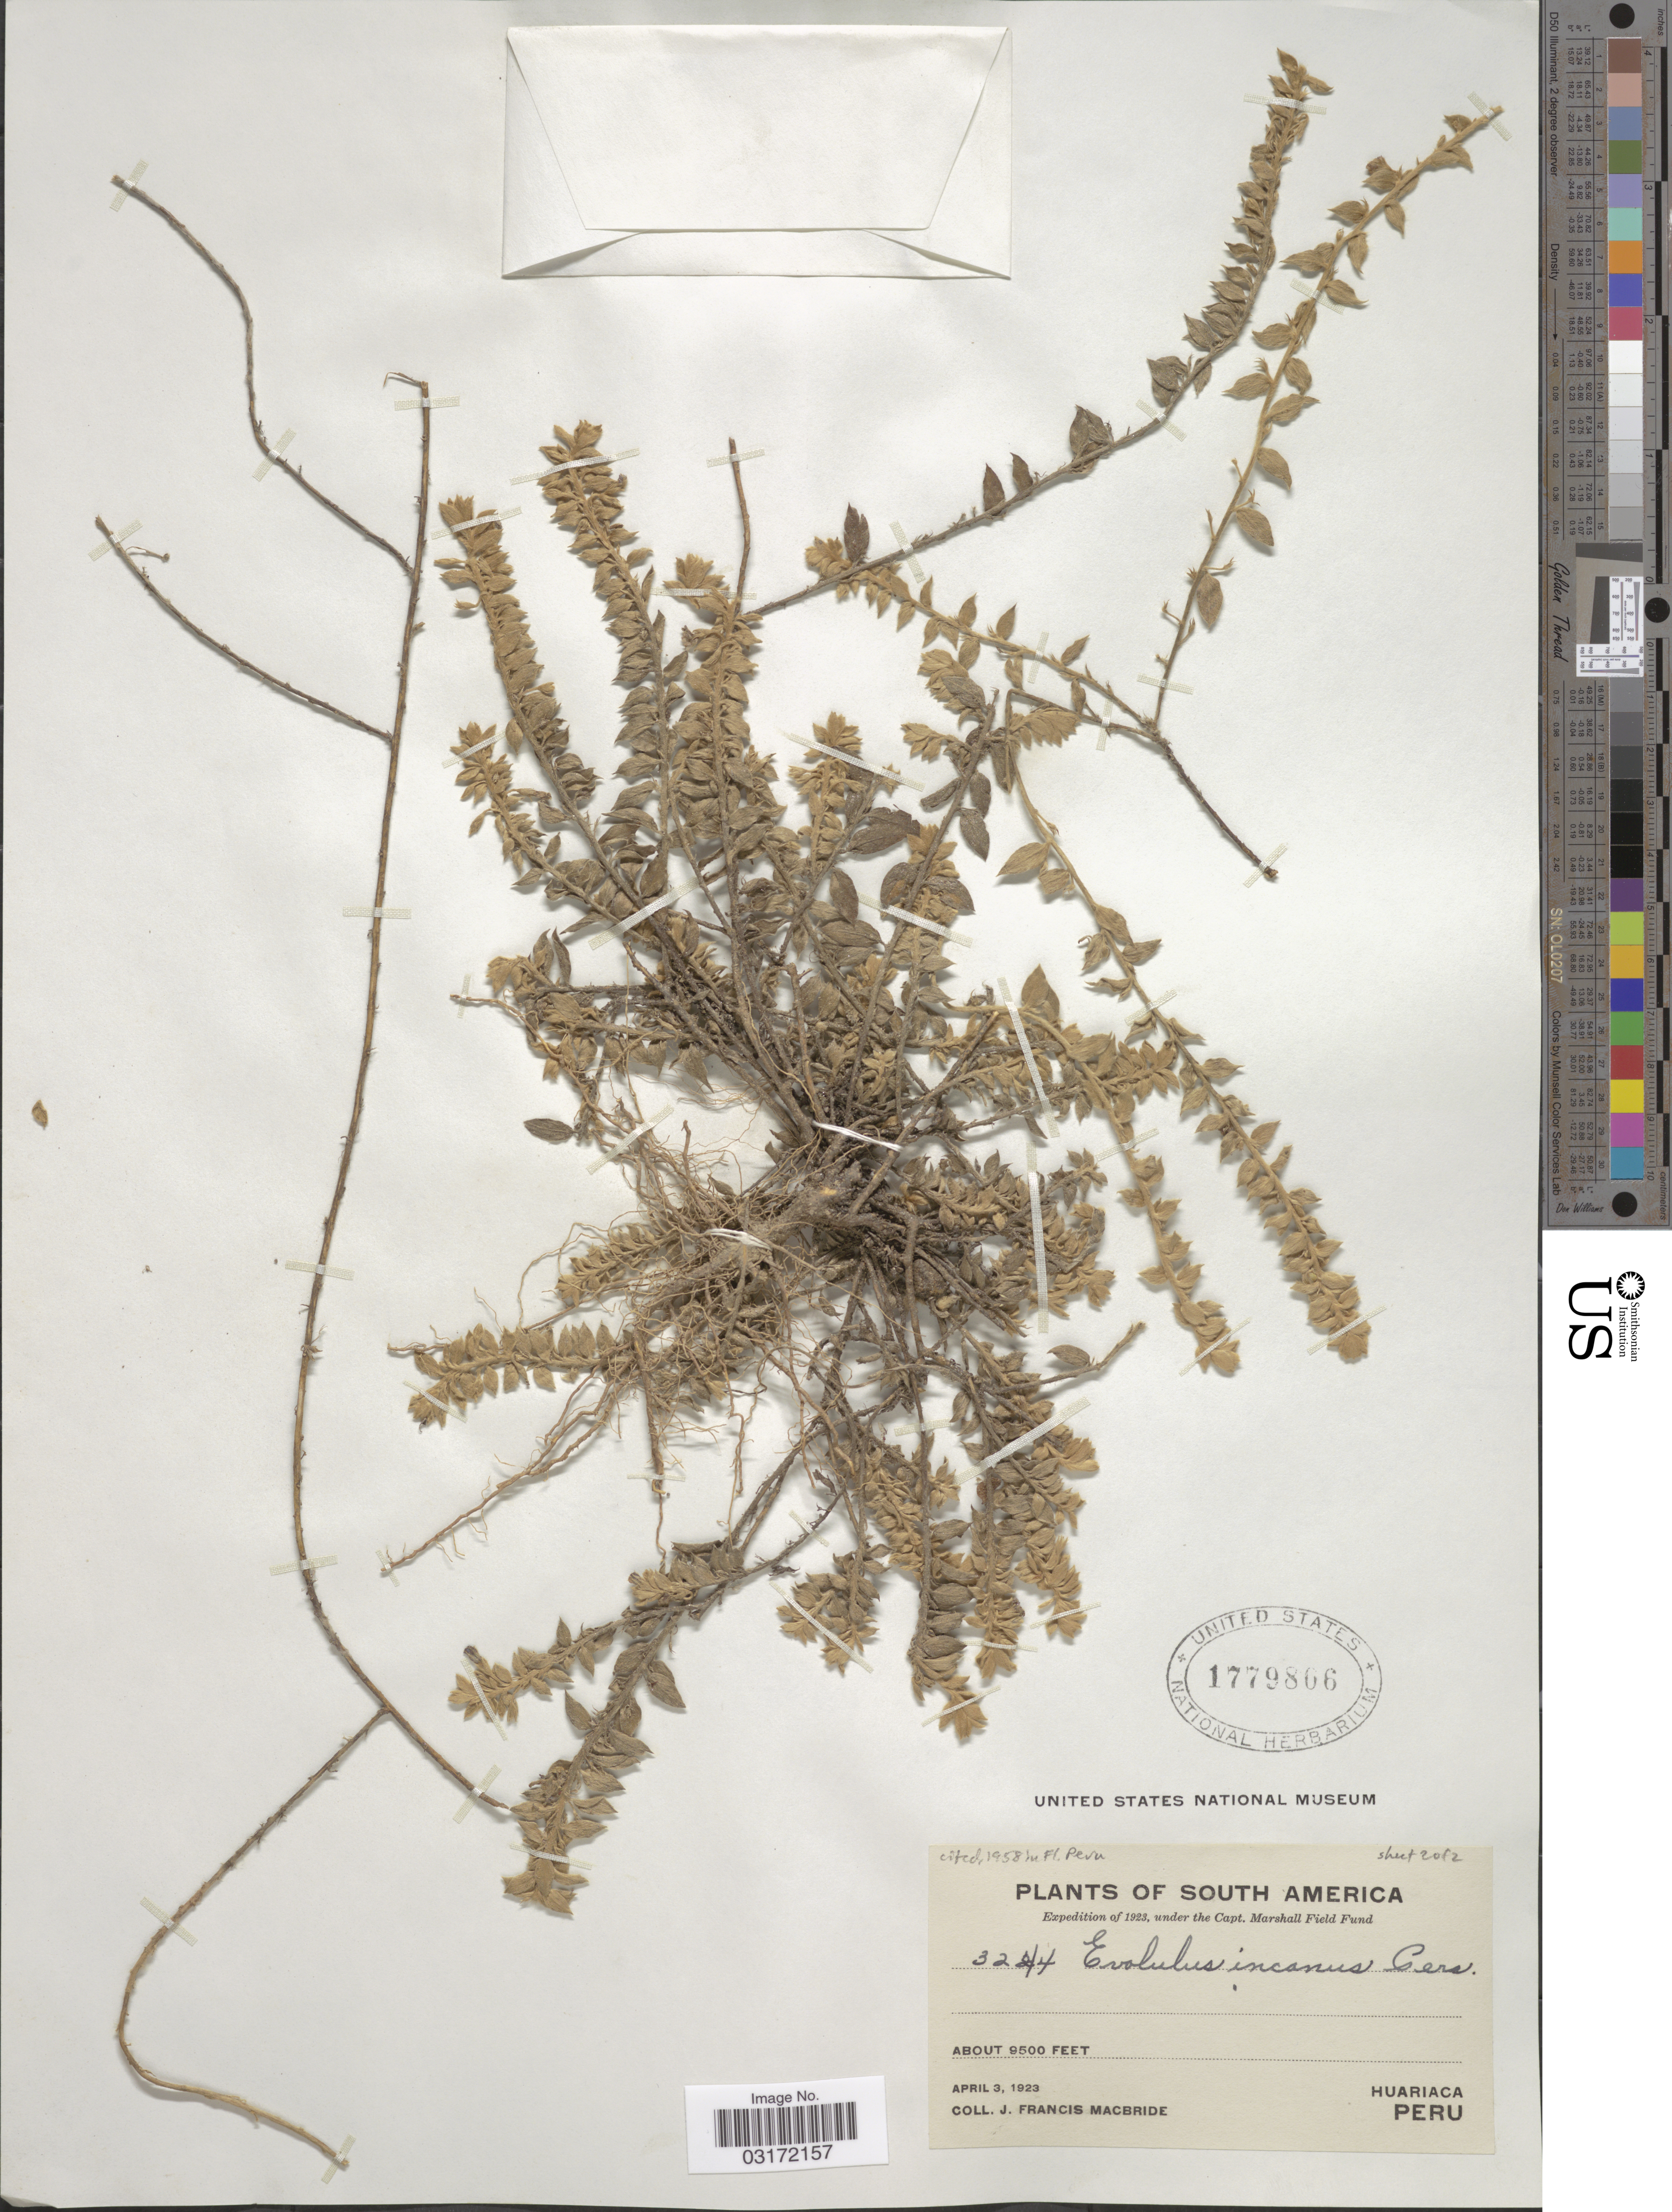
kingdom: Plantae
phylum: Tracheophyta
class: Magnoliopsida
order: Solanales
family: Convolvulaceae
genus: Evolvulus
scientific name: Evolvulus incanus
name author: Pers.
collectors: J. F. Macbride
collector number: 3244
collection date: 1923-04-03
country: Peru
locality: Huariaca.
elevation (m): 2896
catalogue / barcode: US 1779806